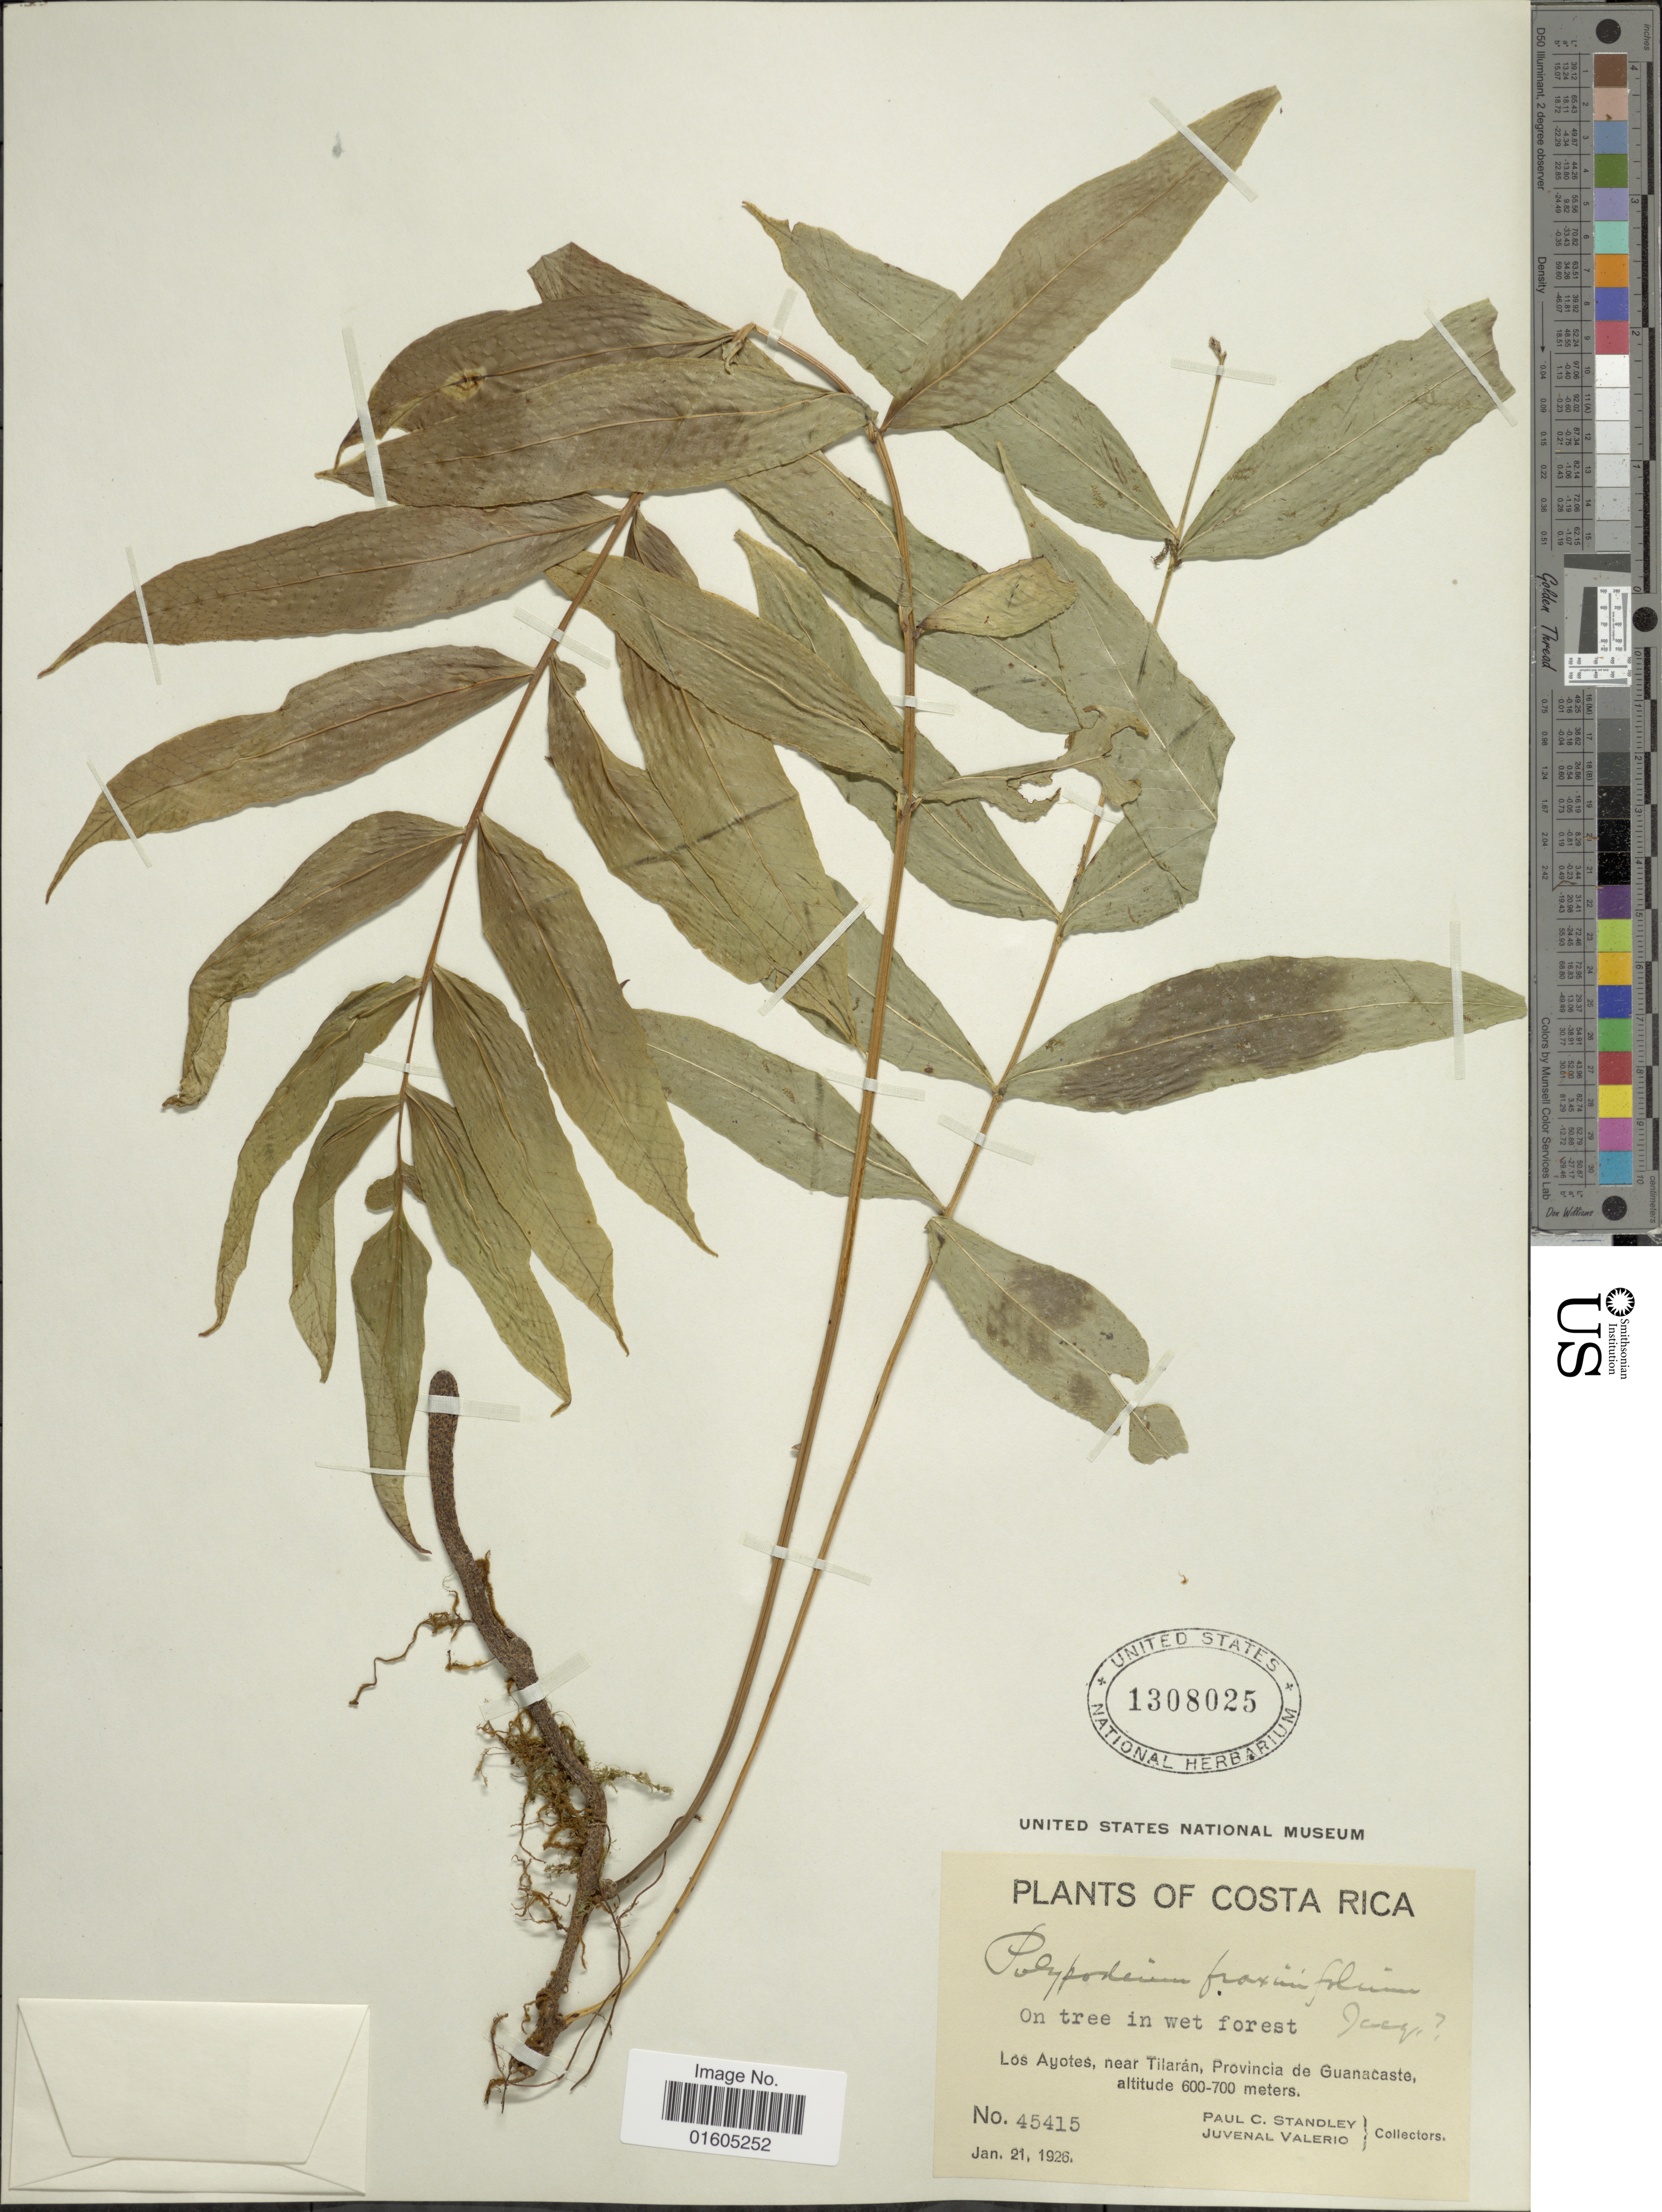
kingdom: Plantae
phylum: Tracheophyta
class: Polypodiopsida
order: Polypodiales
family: Polypodiaceae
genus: Serpocaulon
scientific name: Serpocaulon fraxinifolium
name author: (Jacq.) A.R. Sm.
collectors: P. C. Standley & J. Valerio R.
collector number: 45415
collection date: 1926-01-21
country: Costa Rica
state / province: Guanacaste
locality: Costa Rica. Los Ayotes, near Tilaran, Provincia de Guanacaste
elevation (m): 600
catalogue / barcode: US 1308025